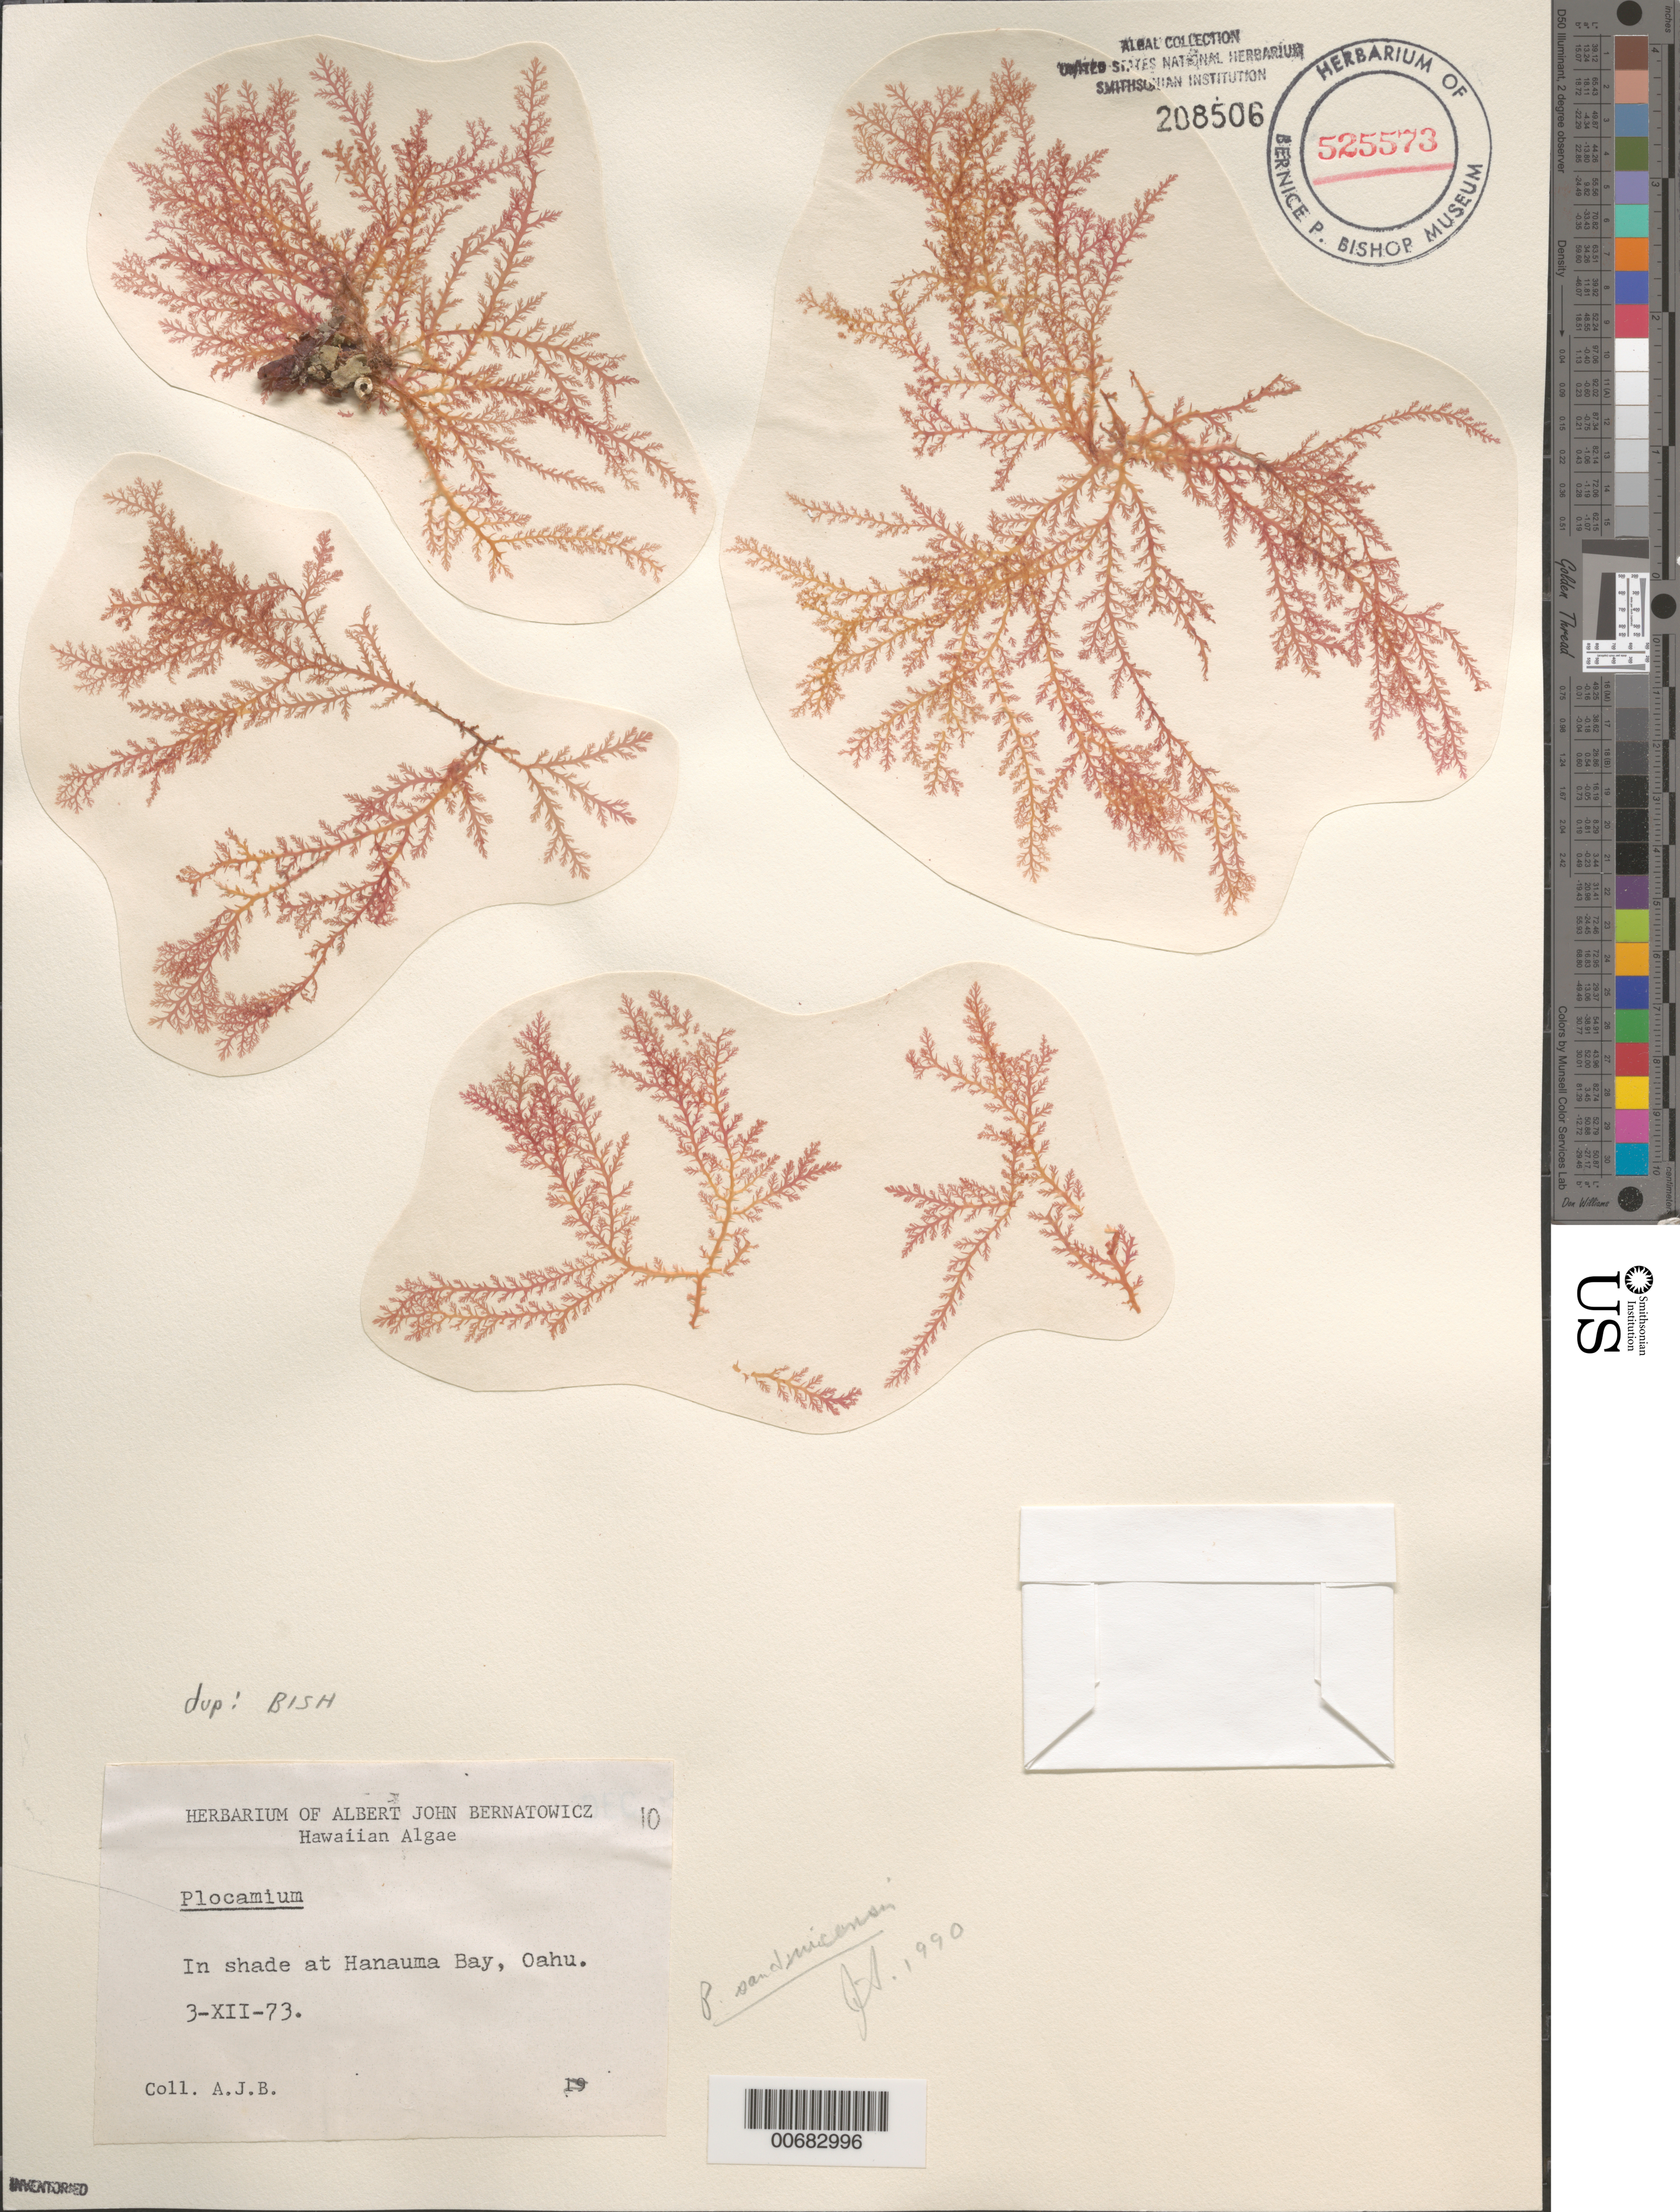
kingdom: Plantae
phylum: Rhodophyta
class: Florideophyceae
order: Plocamiales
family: Plocamiaceae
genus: Plocamium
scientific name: Plocamium sandvicense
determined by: Stewart, Joan G.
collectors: A. Bernatowicz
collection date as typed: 03 Dec 1973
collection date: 1973-12-03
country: United States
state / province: Hawaii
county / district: Honolulu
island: Oahu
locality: Hanauma Bay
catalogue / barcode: US 208506